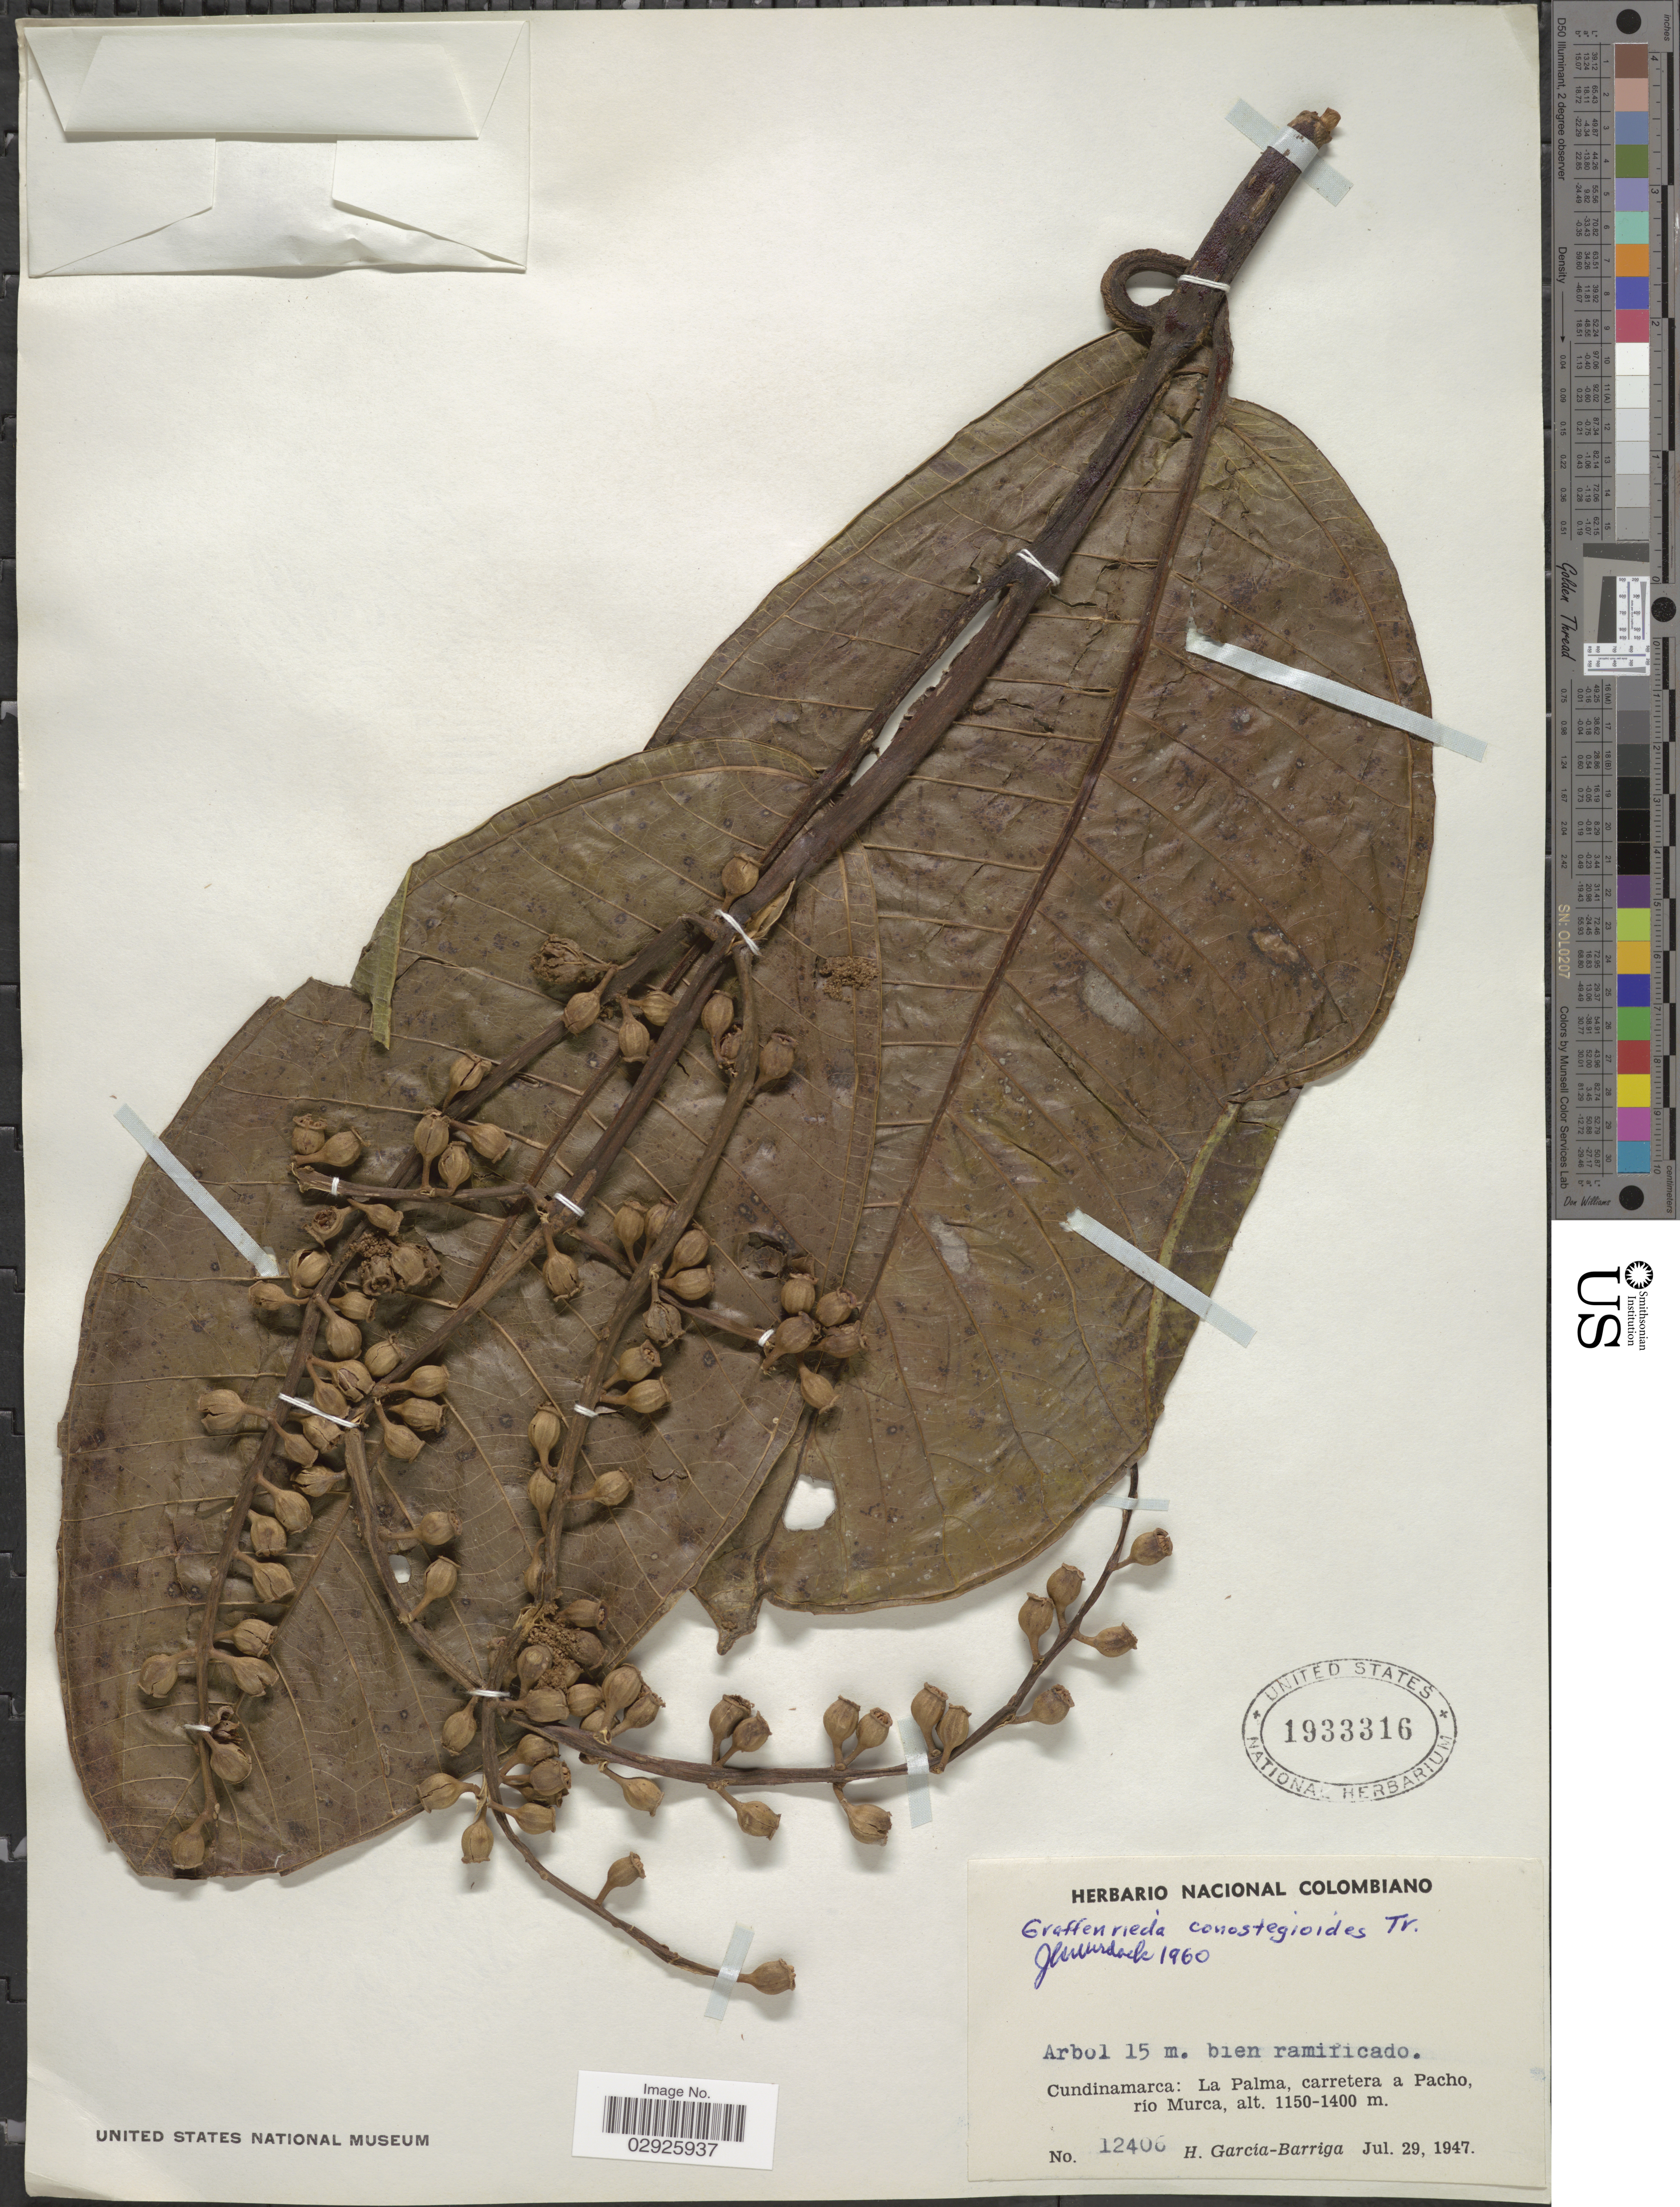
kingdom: Plantae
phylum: Tracheophyta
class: Magnoliopsida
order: Myrtales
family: Melastomataceae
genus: Graffenrieda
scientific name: Graffenrieda grandifolia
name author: Gleason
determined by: Murillo, J. S.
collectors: H. García Barriga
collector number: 12406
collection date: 1947-07-29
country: Colombia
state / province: Cundinamarca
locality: La Palma, carretera a Pacho, río Murca.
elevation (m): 1150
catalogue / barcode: US 1933316